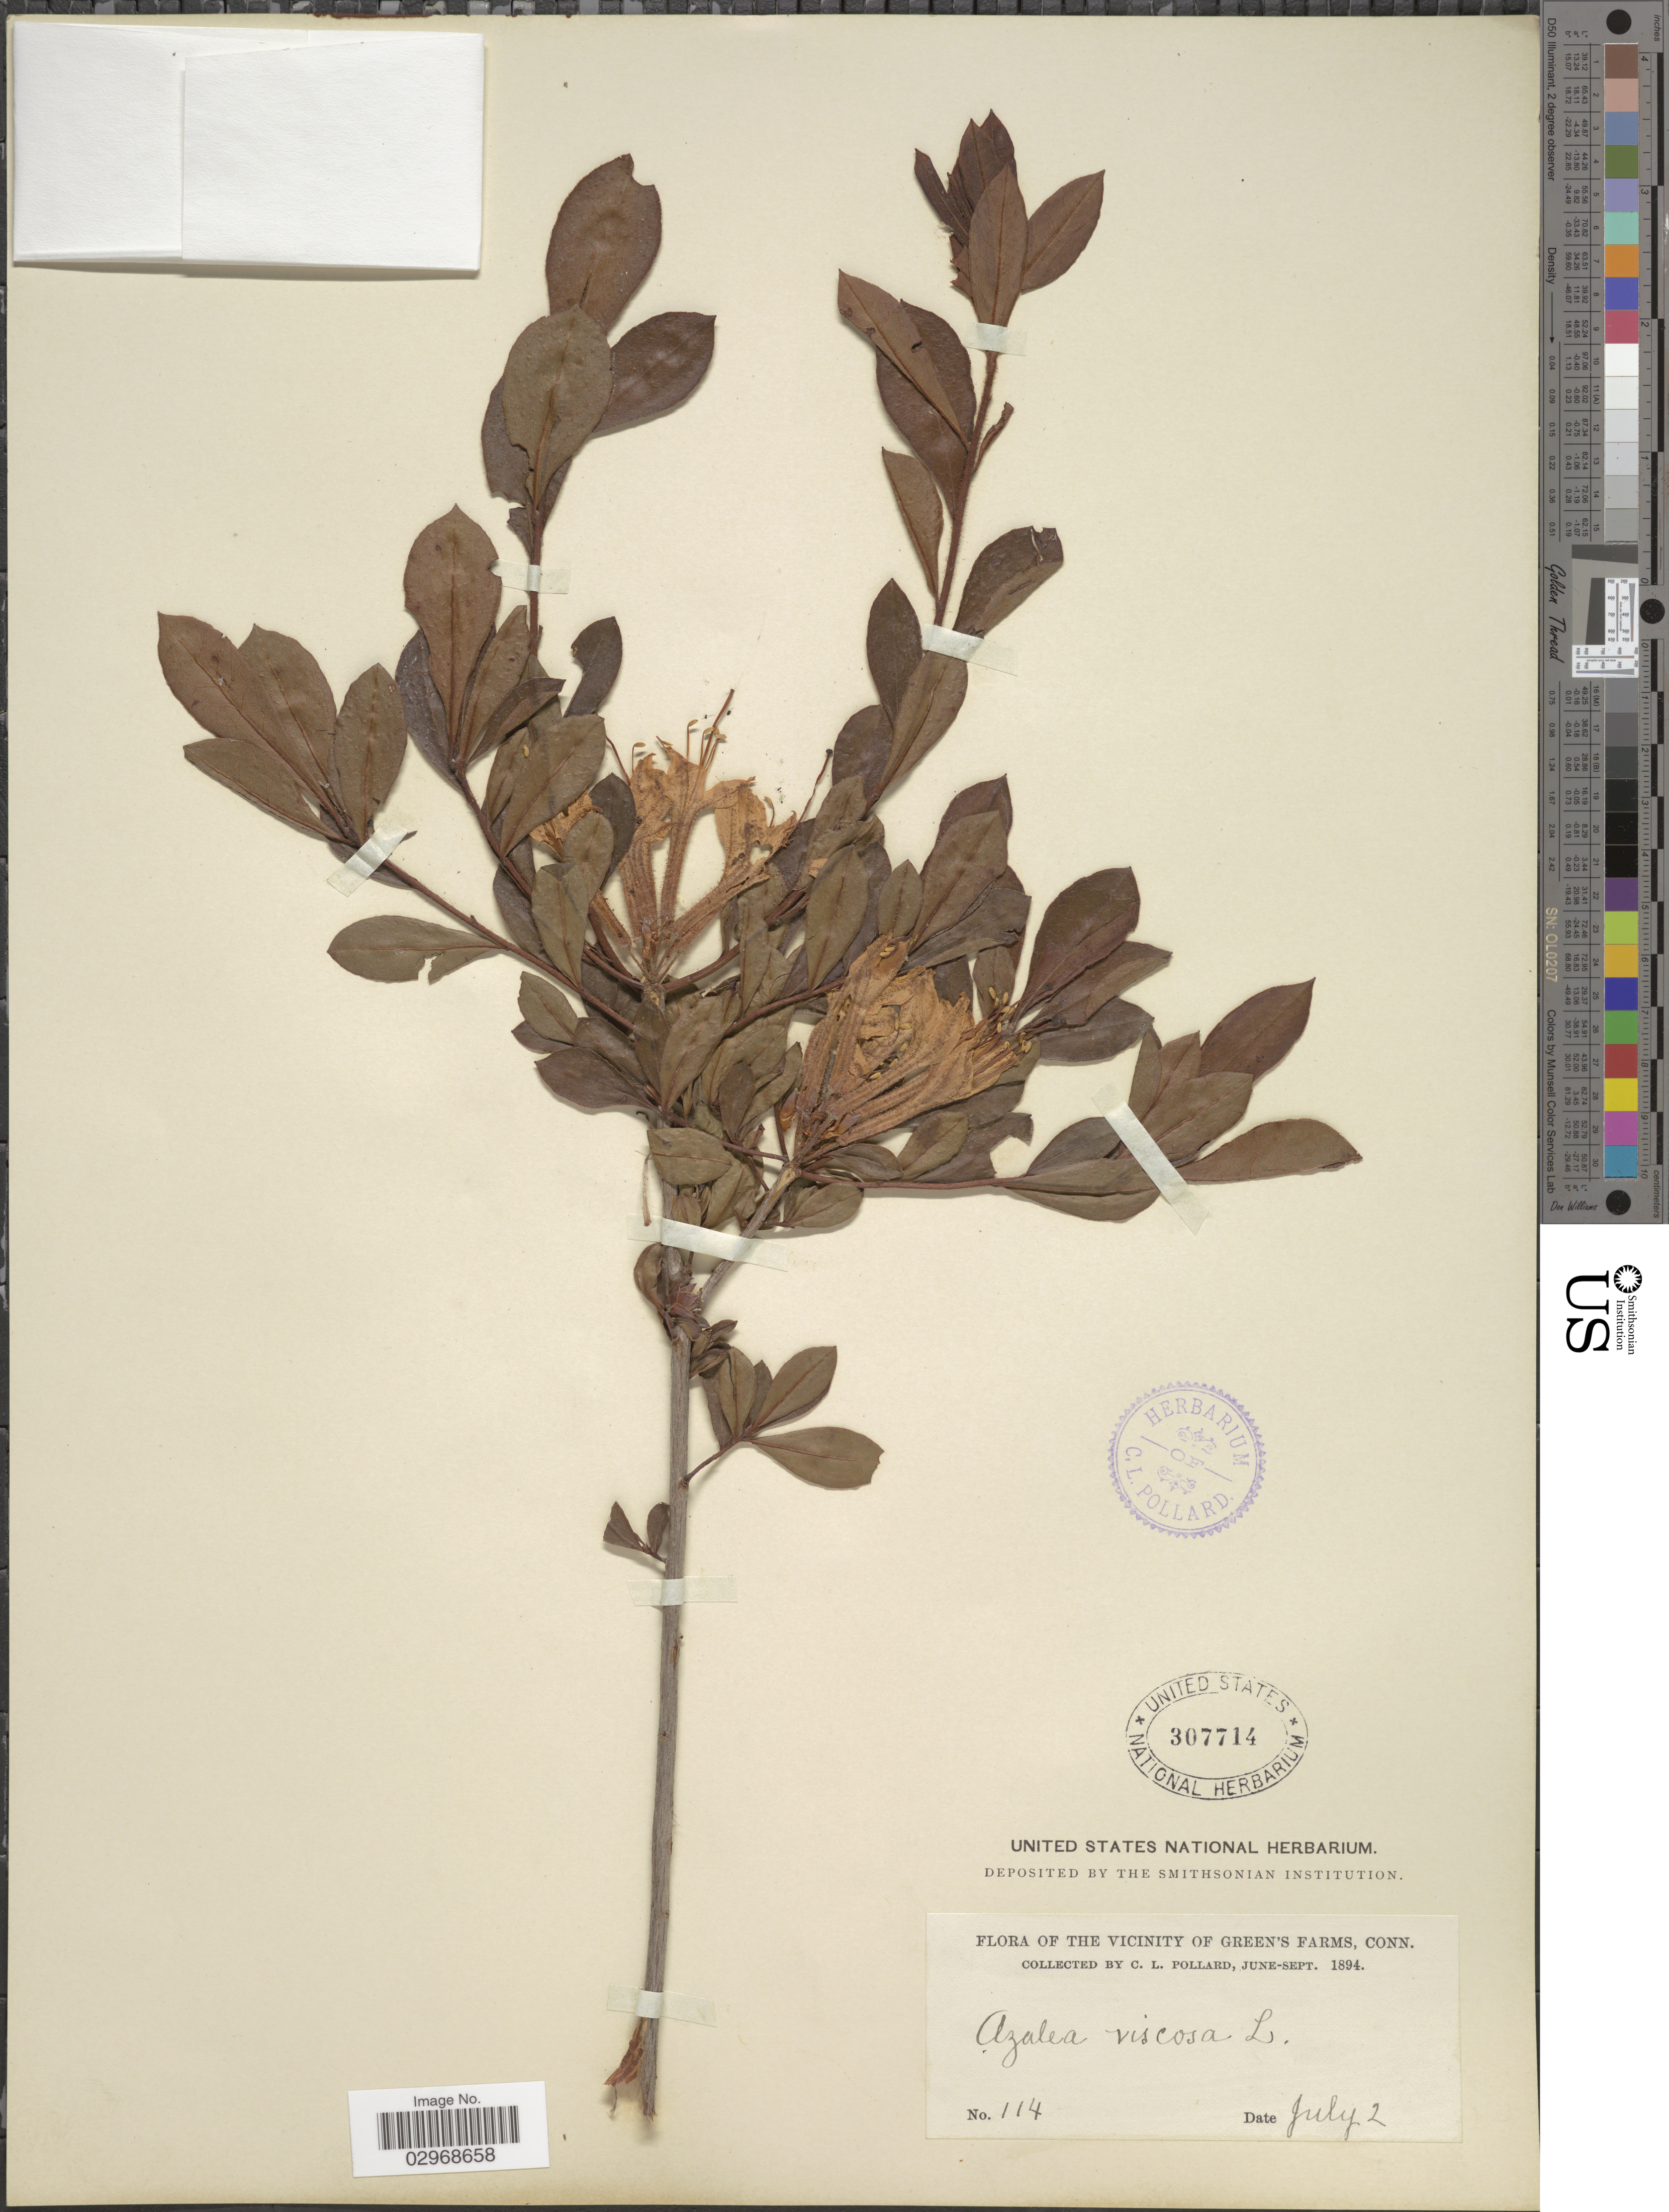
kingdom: Plantae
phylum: Tracheophyta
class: Magnoliopsida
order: Ericales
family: Ericaceae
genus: Rhododendron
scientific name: Rhododendron viscosum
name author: (L.) Torr.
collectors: C. L. Pollard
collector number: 114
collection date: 1894-07-02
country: United States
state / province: Connecticut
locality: The Vicinity of Green's Farm.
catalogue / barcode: US 307714